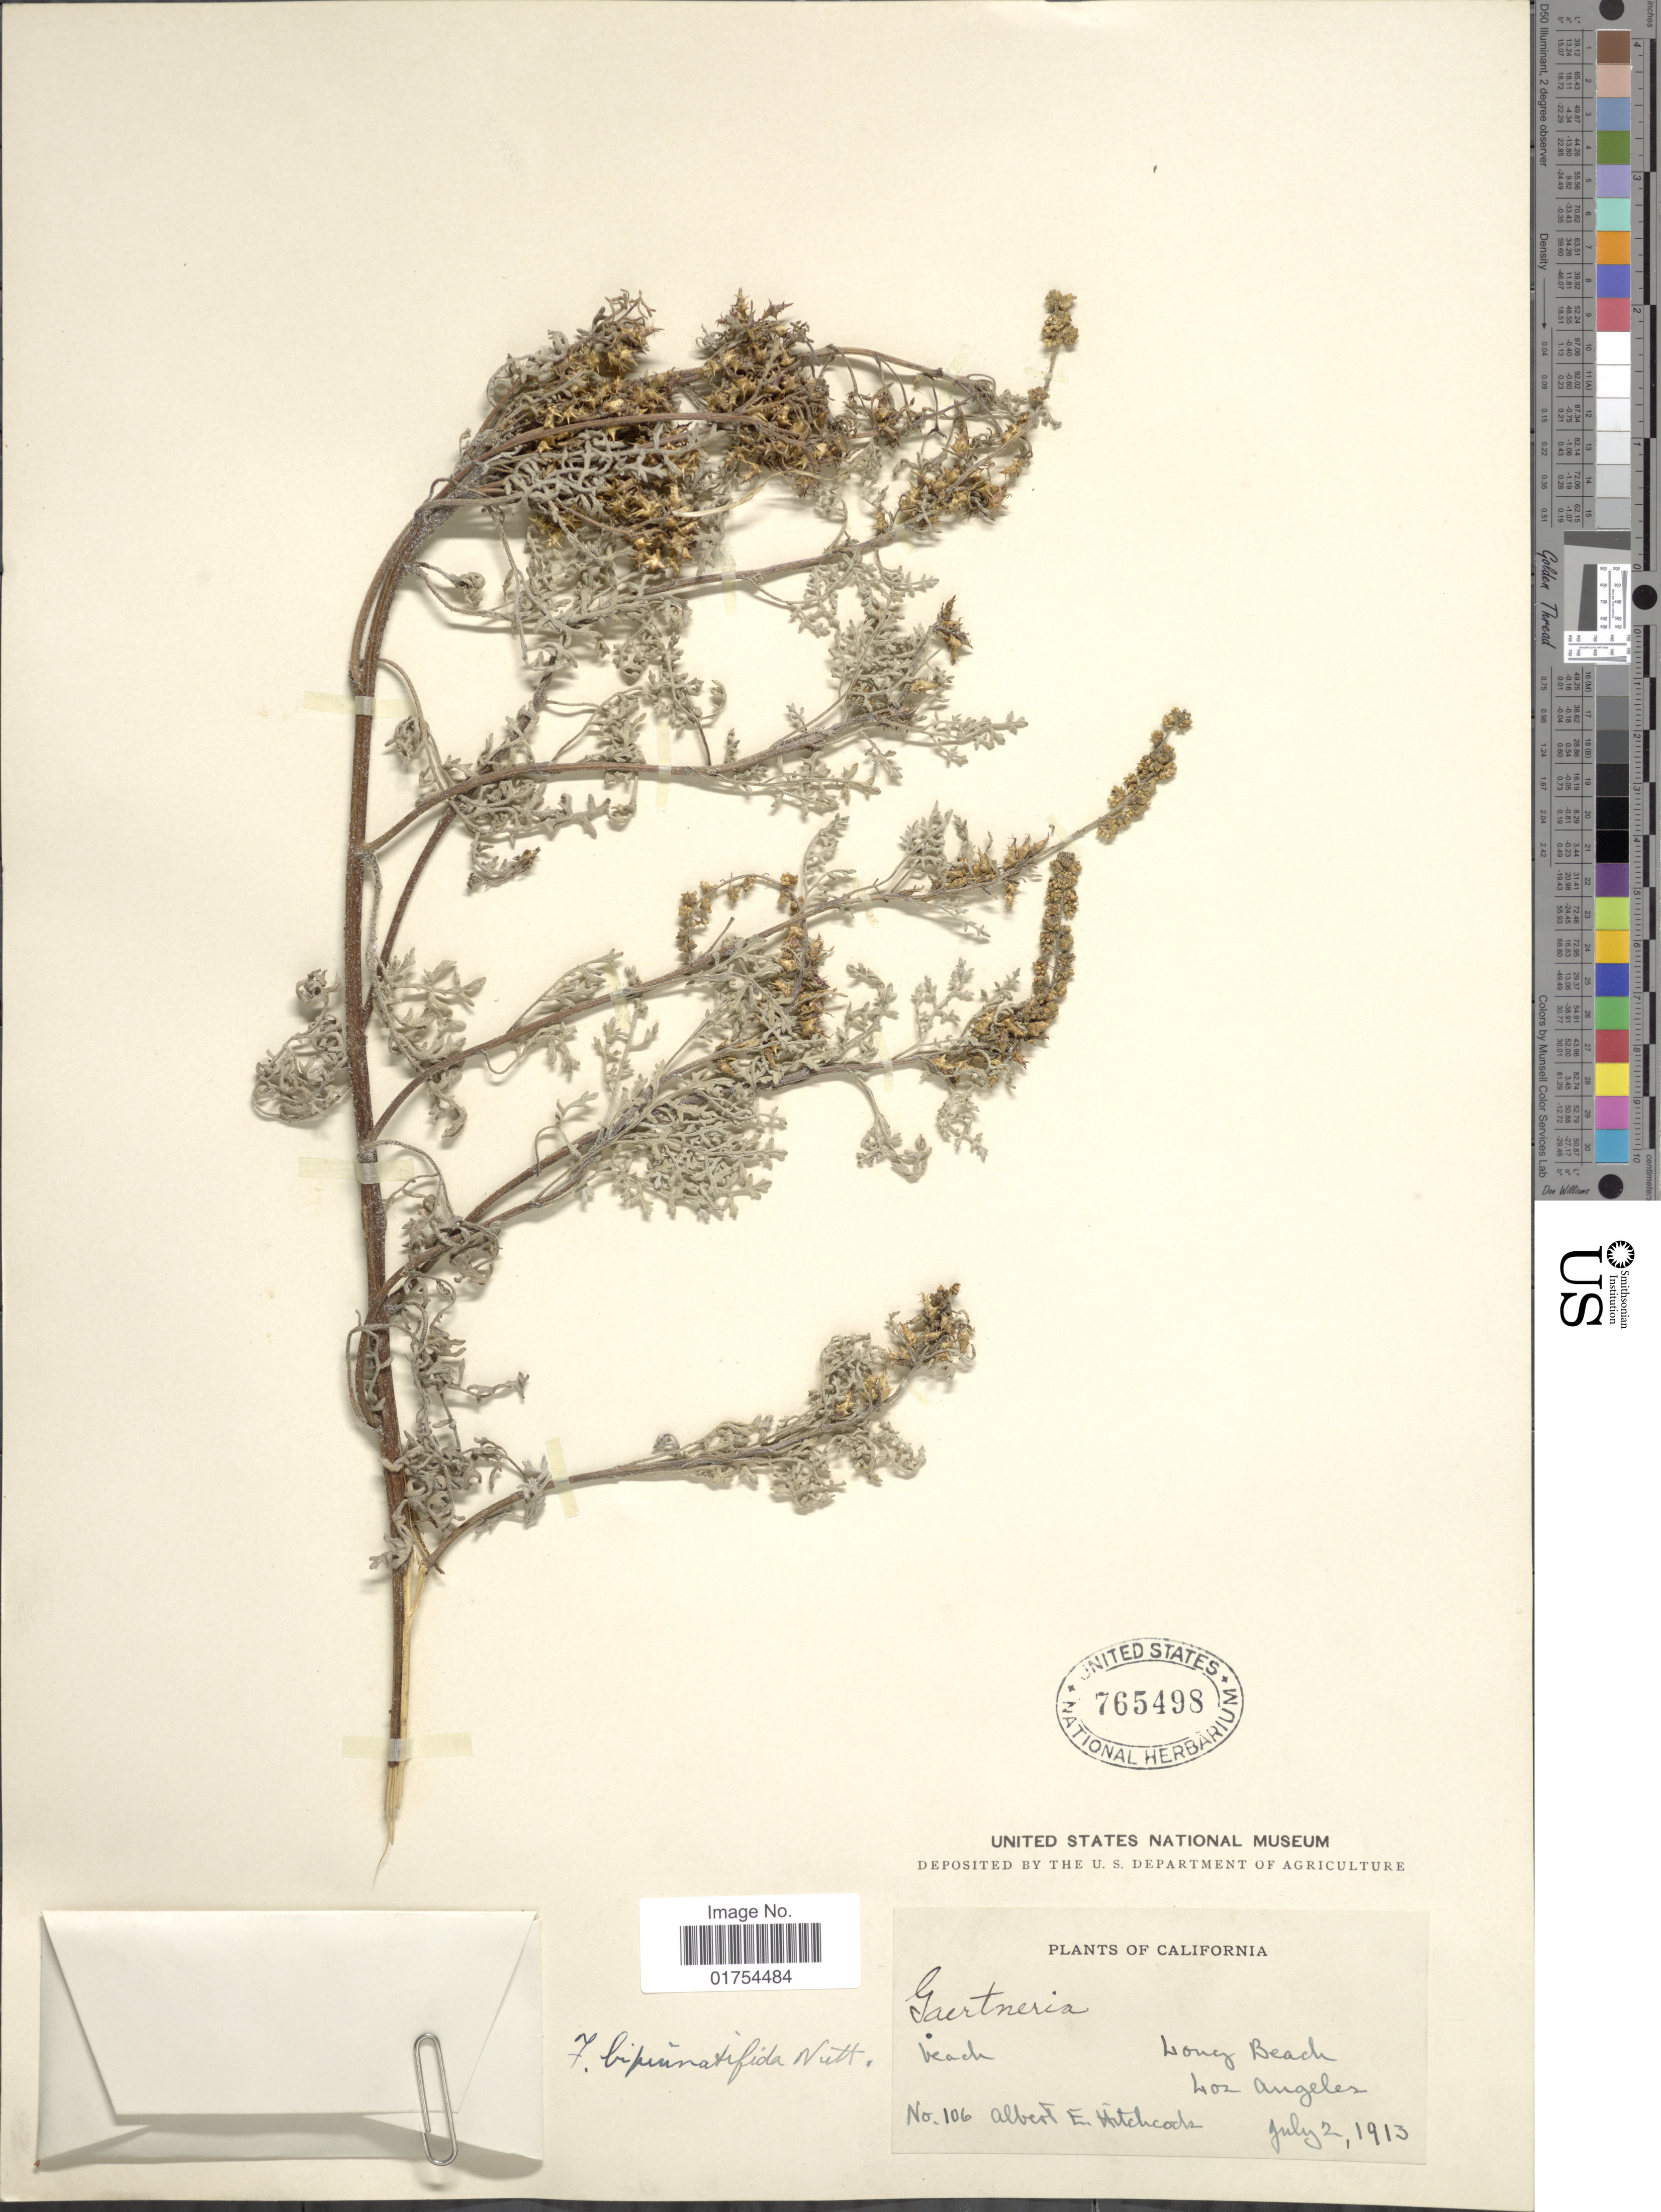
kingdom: Plantae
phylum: Tracheophyta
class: Magnoliopsida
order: Asterales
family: Asteraceae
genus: Franseria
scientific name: Franseria bipinnatifida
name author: (A. Gray) A. Gray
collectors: A. Hitchcock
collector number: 106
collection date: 1913-07-02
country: United States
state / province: California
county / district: Los Angeles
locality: Long Beach, Los Angeles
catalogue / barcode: US 765498